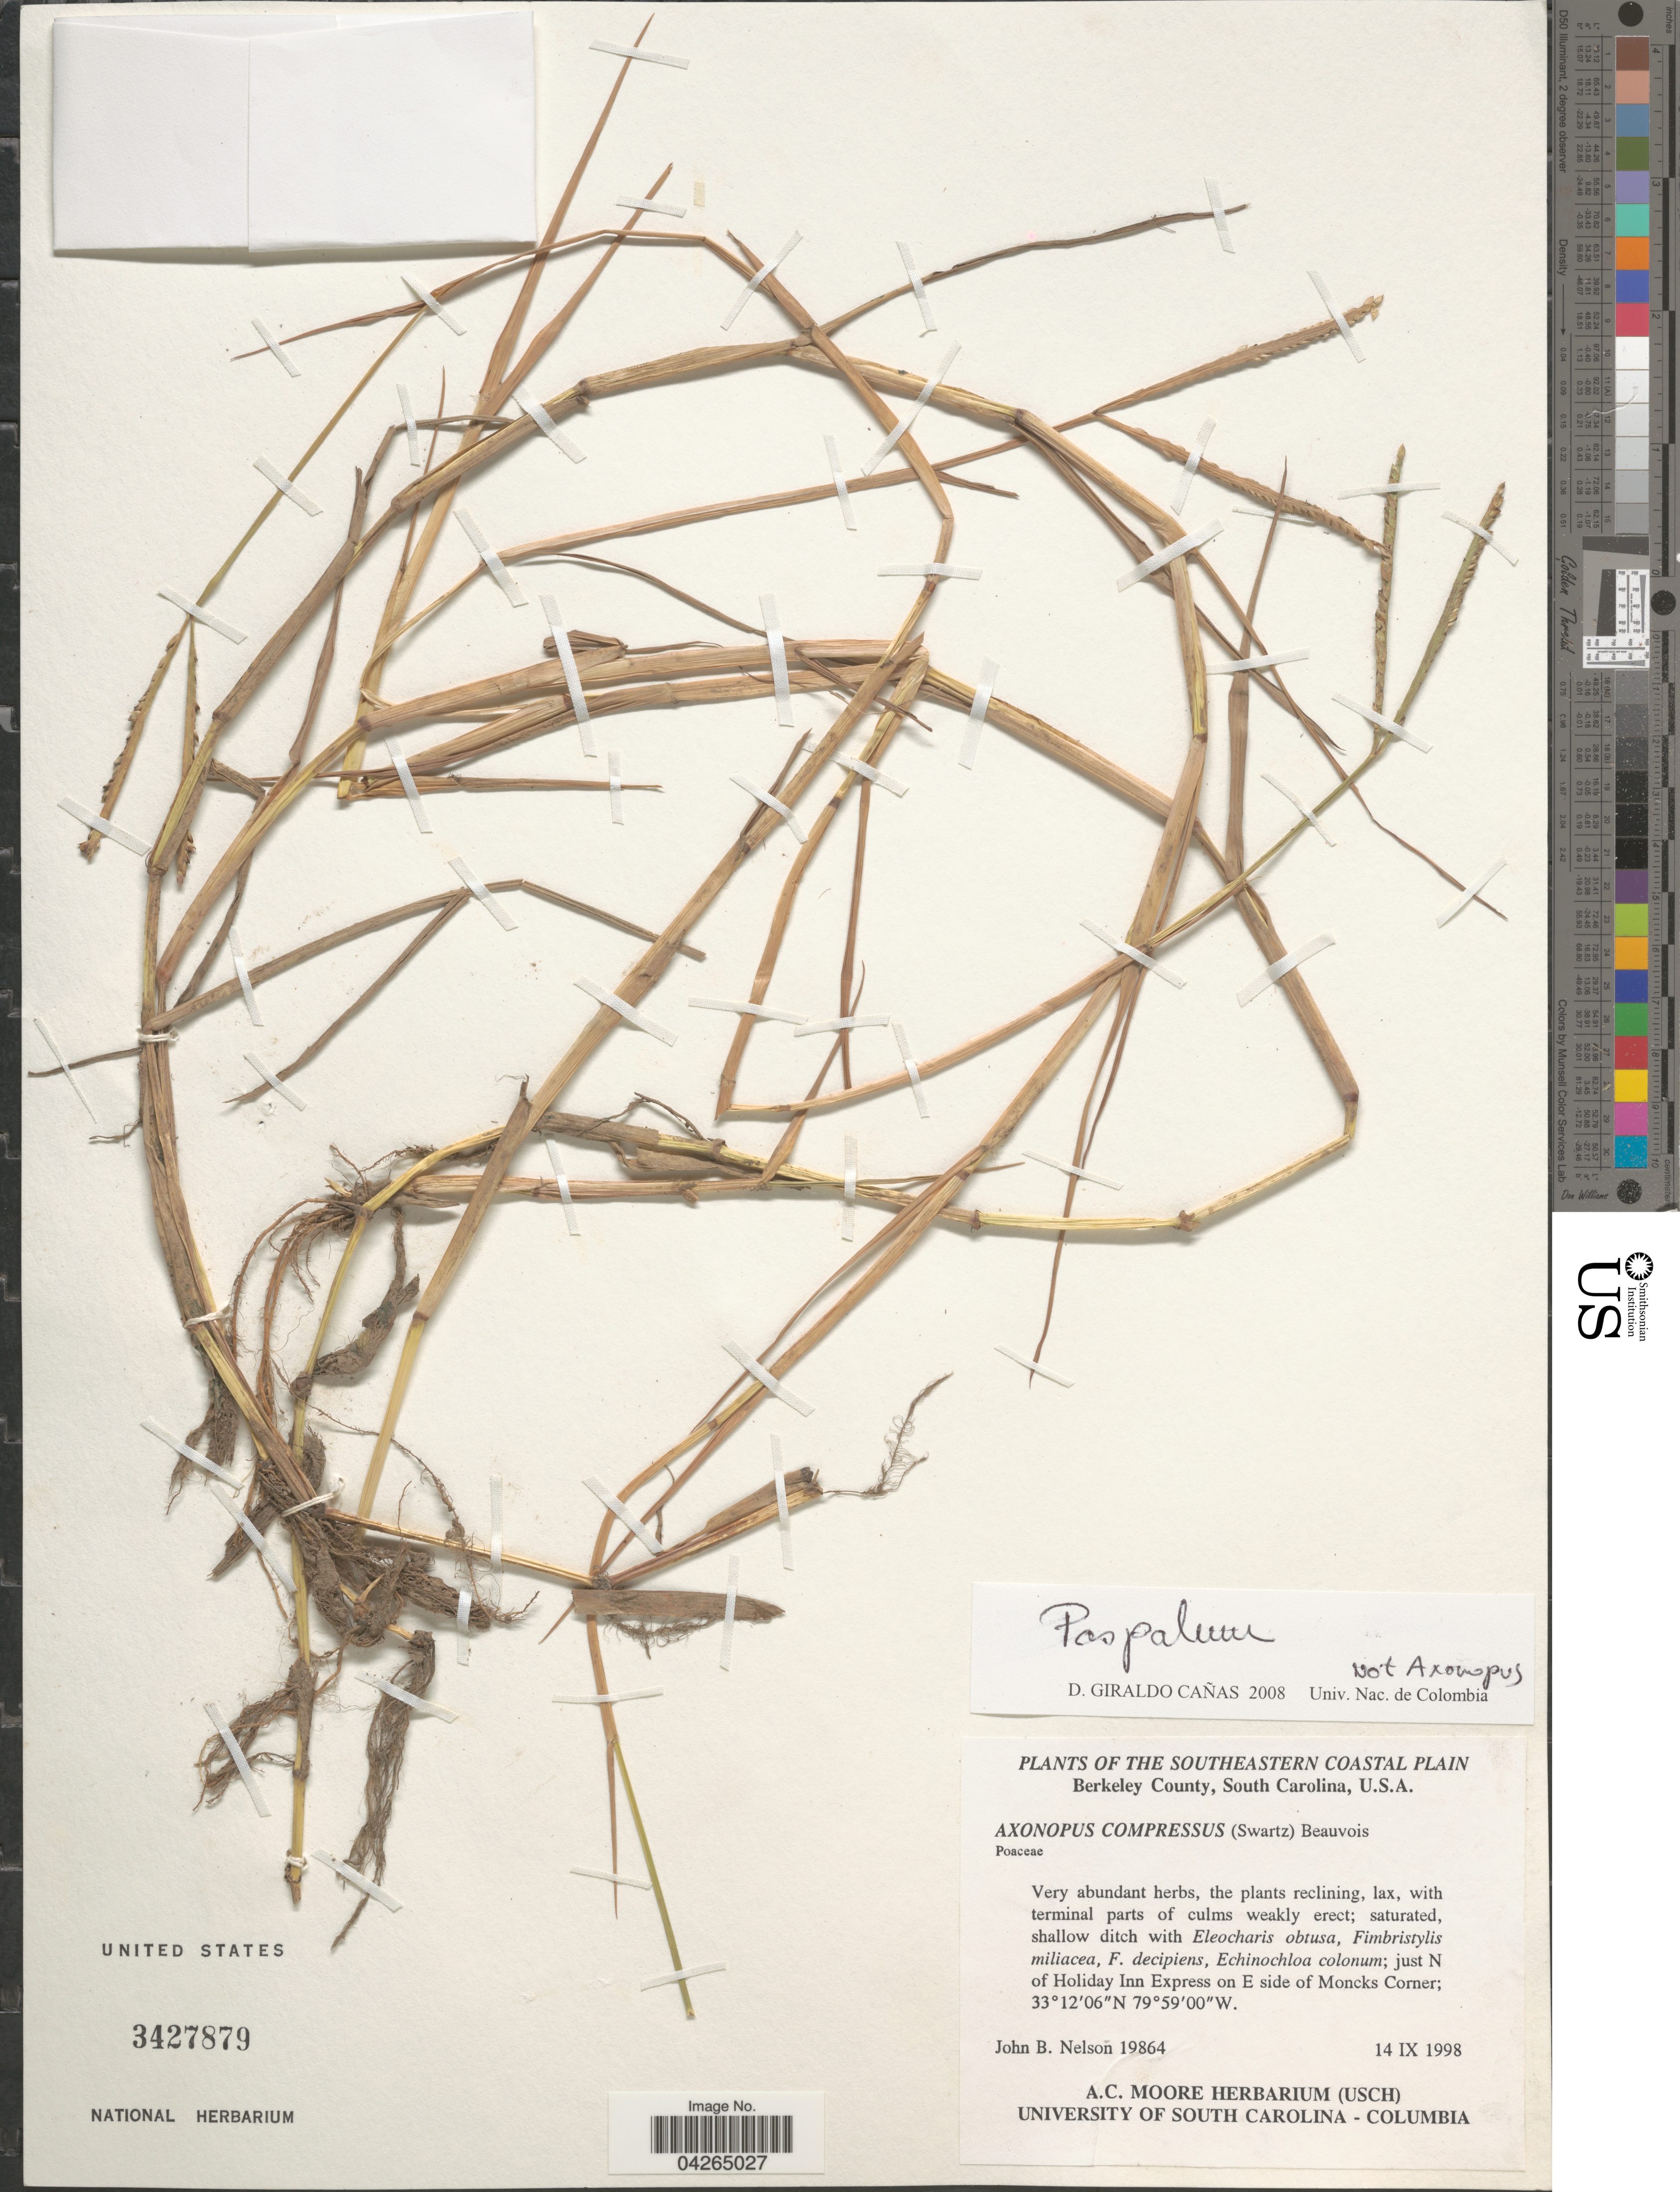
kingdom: Plantae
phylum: Tracheophyta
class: Liliopsida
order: Poales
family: Poaceae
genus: Paspalum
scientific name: Paspalum sp.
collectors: J. B. Nelson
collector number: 19864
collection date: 1998-09-14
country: United States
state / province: South Carolina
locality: The Southeastern Coastal Plain. Berkeley County. Just N of Holiday Inn Express on E side of Moncks Corner.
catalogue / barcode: US 3427879